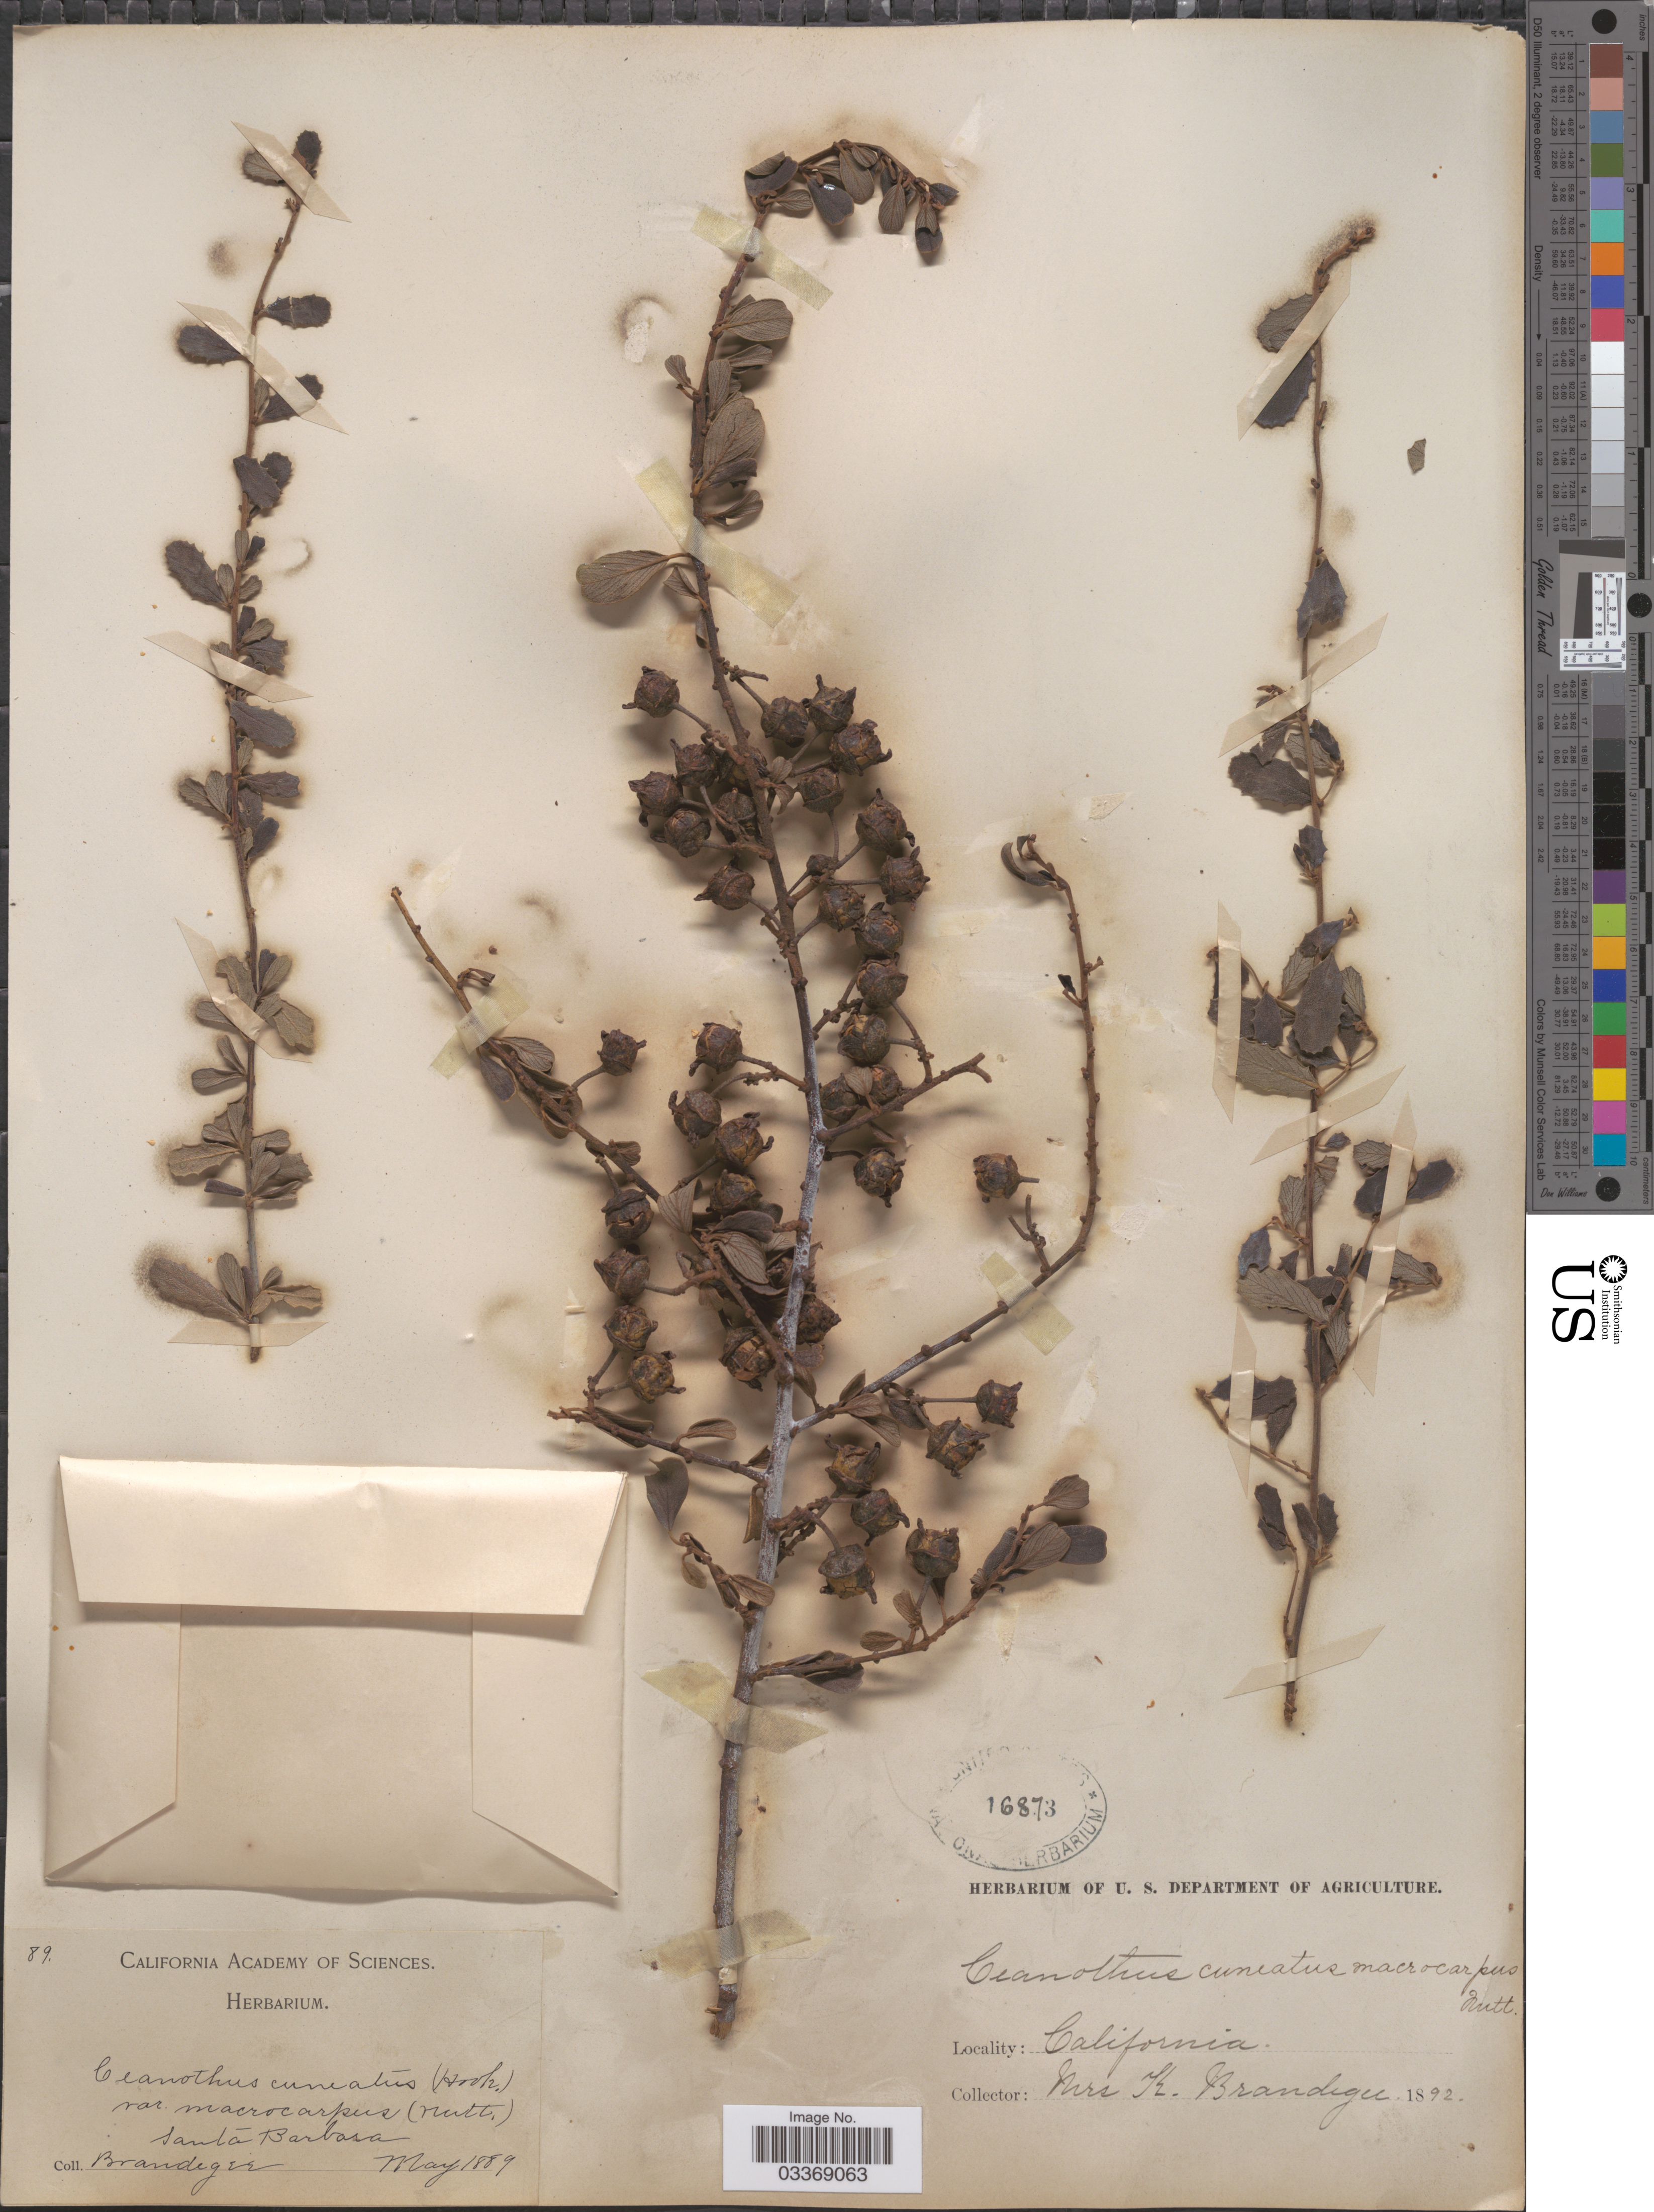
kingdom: Plantae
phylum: Tracheophyta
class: Magnoliopsida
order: Rosales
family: Rhamnaceae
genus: Ceanothus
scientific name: Ceanothus cuneatus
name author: (Hook.) Nutt.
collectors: K. Brandegee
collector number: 89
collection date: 1889-05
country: United States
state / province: California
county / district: Santa Barbara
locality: Santa Barbara.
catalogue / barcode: US 16873